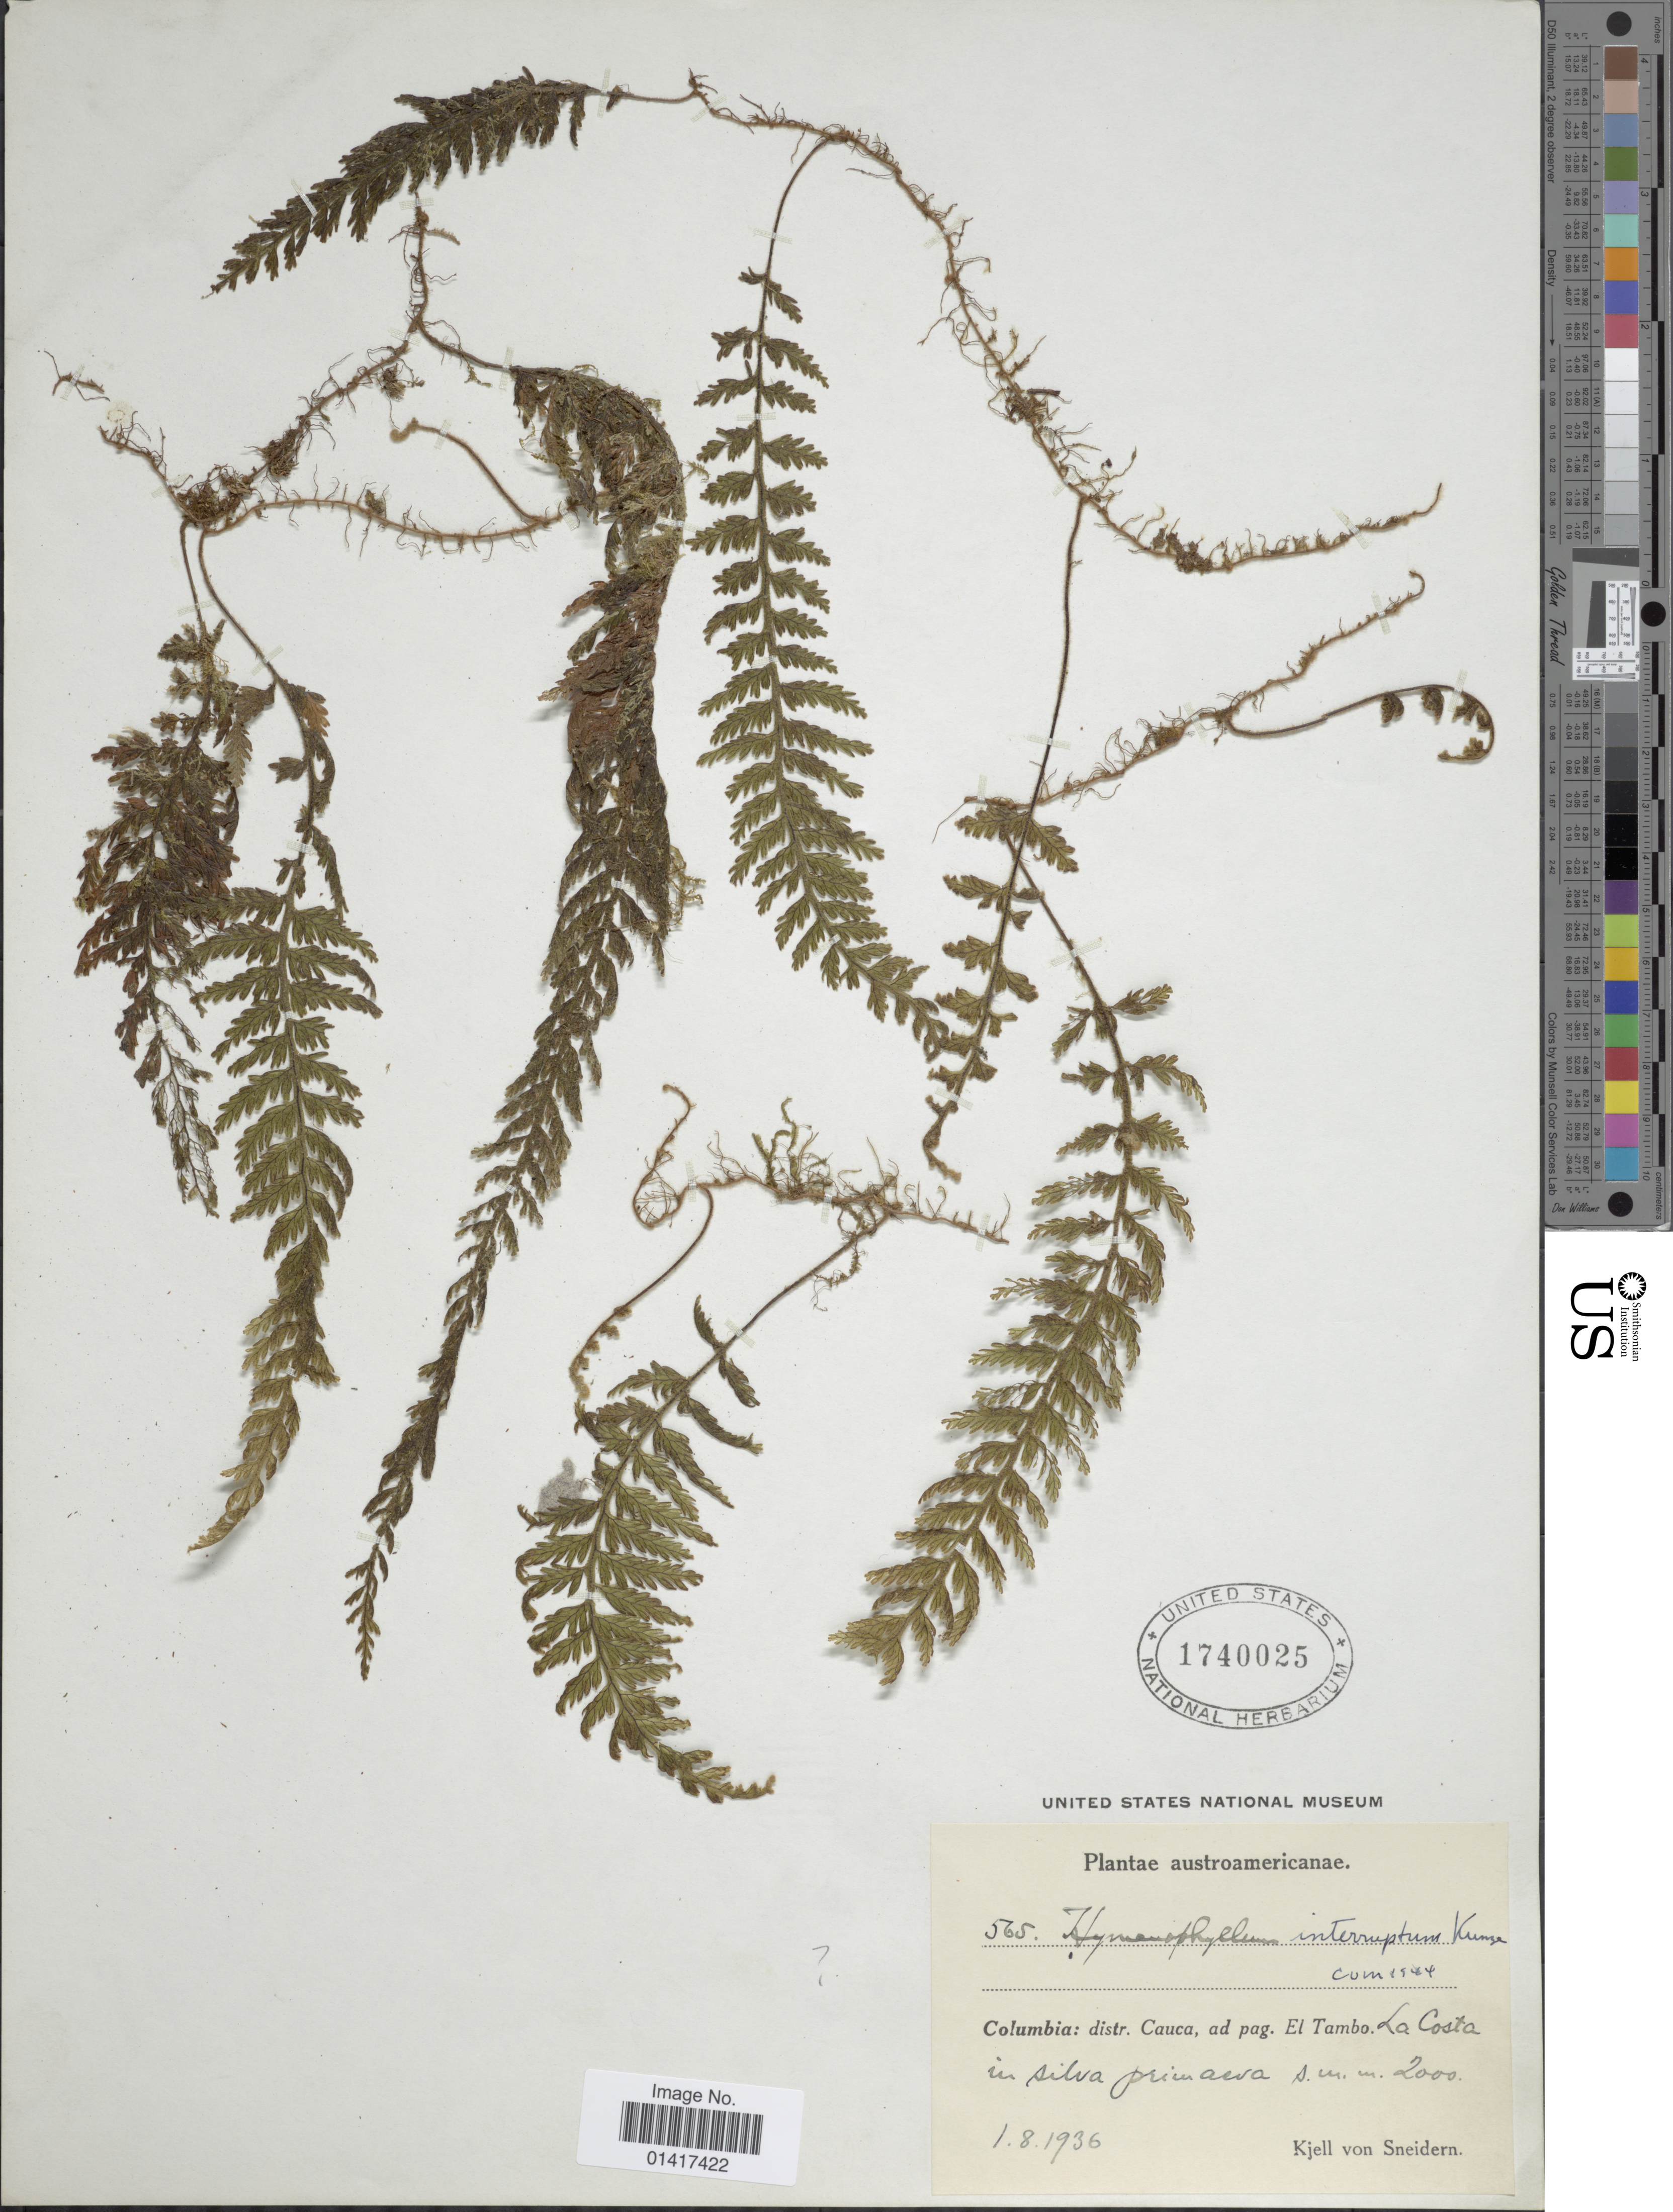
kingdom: Plantae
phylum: Tracheophyta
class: Polypodiopsida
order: Hymenophyllales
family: Hymenophyllaceae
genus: Hymenophyllum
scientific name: Hymenophyllum sp.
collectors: K. von Sneidern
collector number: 565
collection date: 1936-08-01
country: Colombia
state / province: Cauca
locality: Distr. Cauca. ad pag. El Tambo. La Costa in selva primaera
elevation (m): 2000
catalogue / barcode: US 1740025